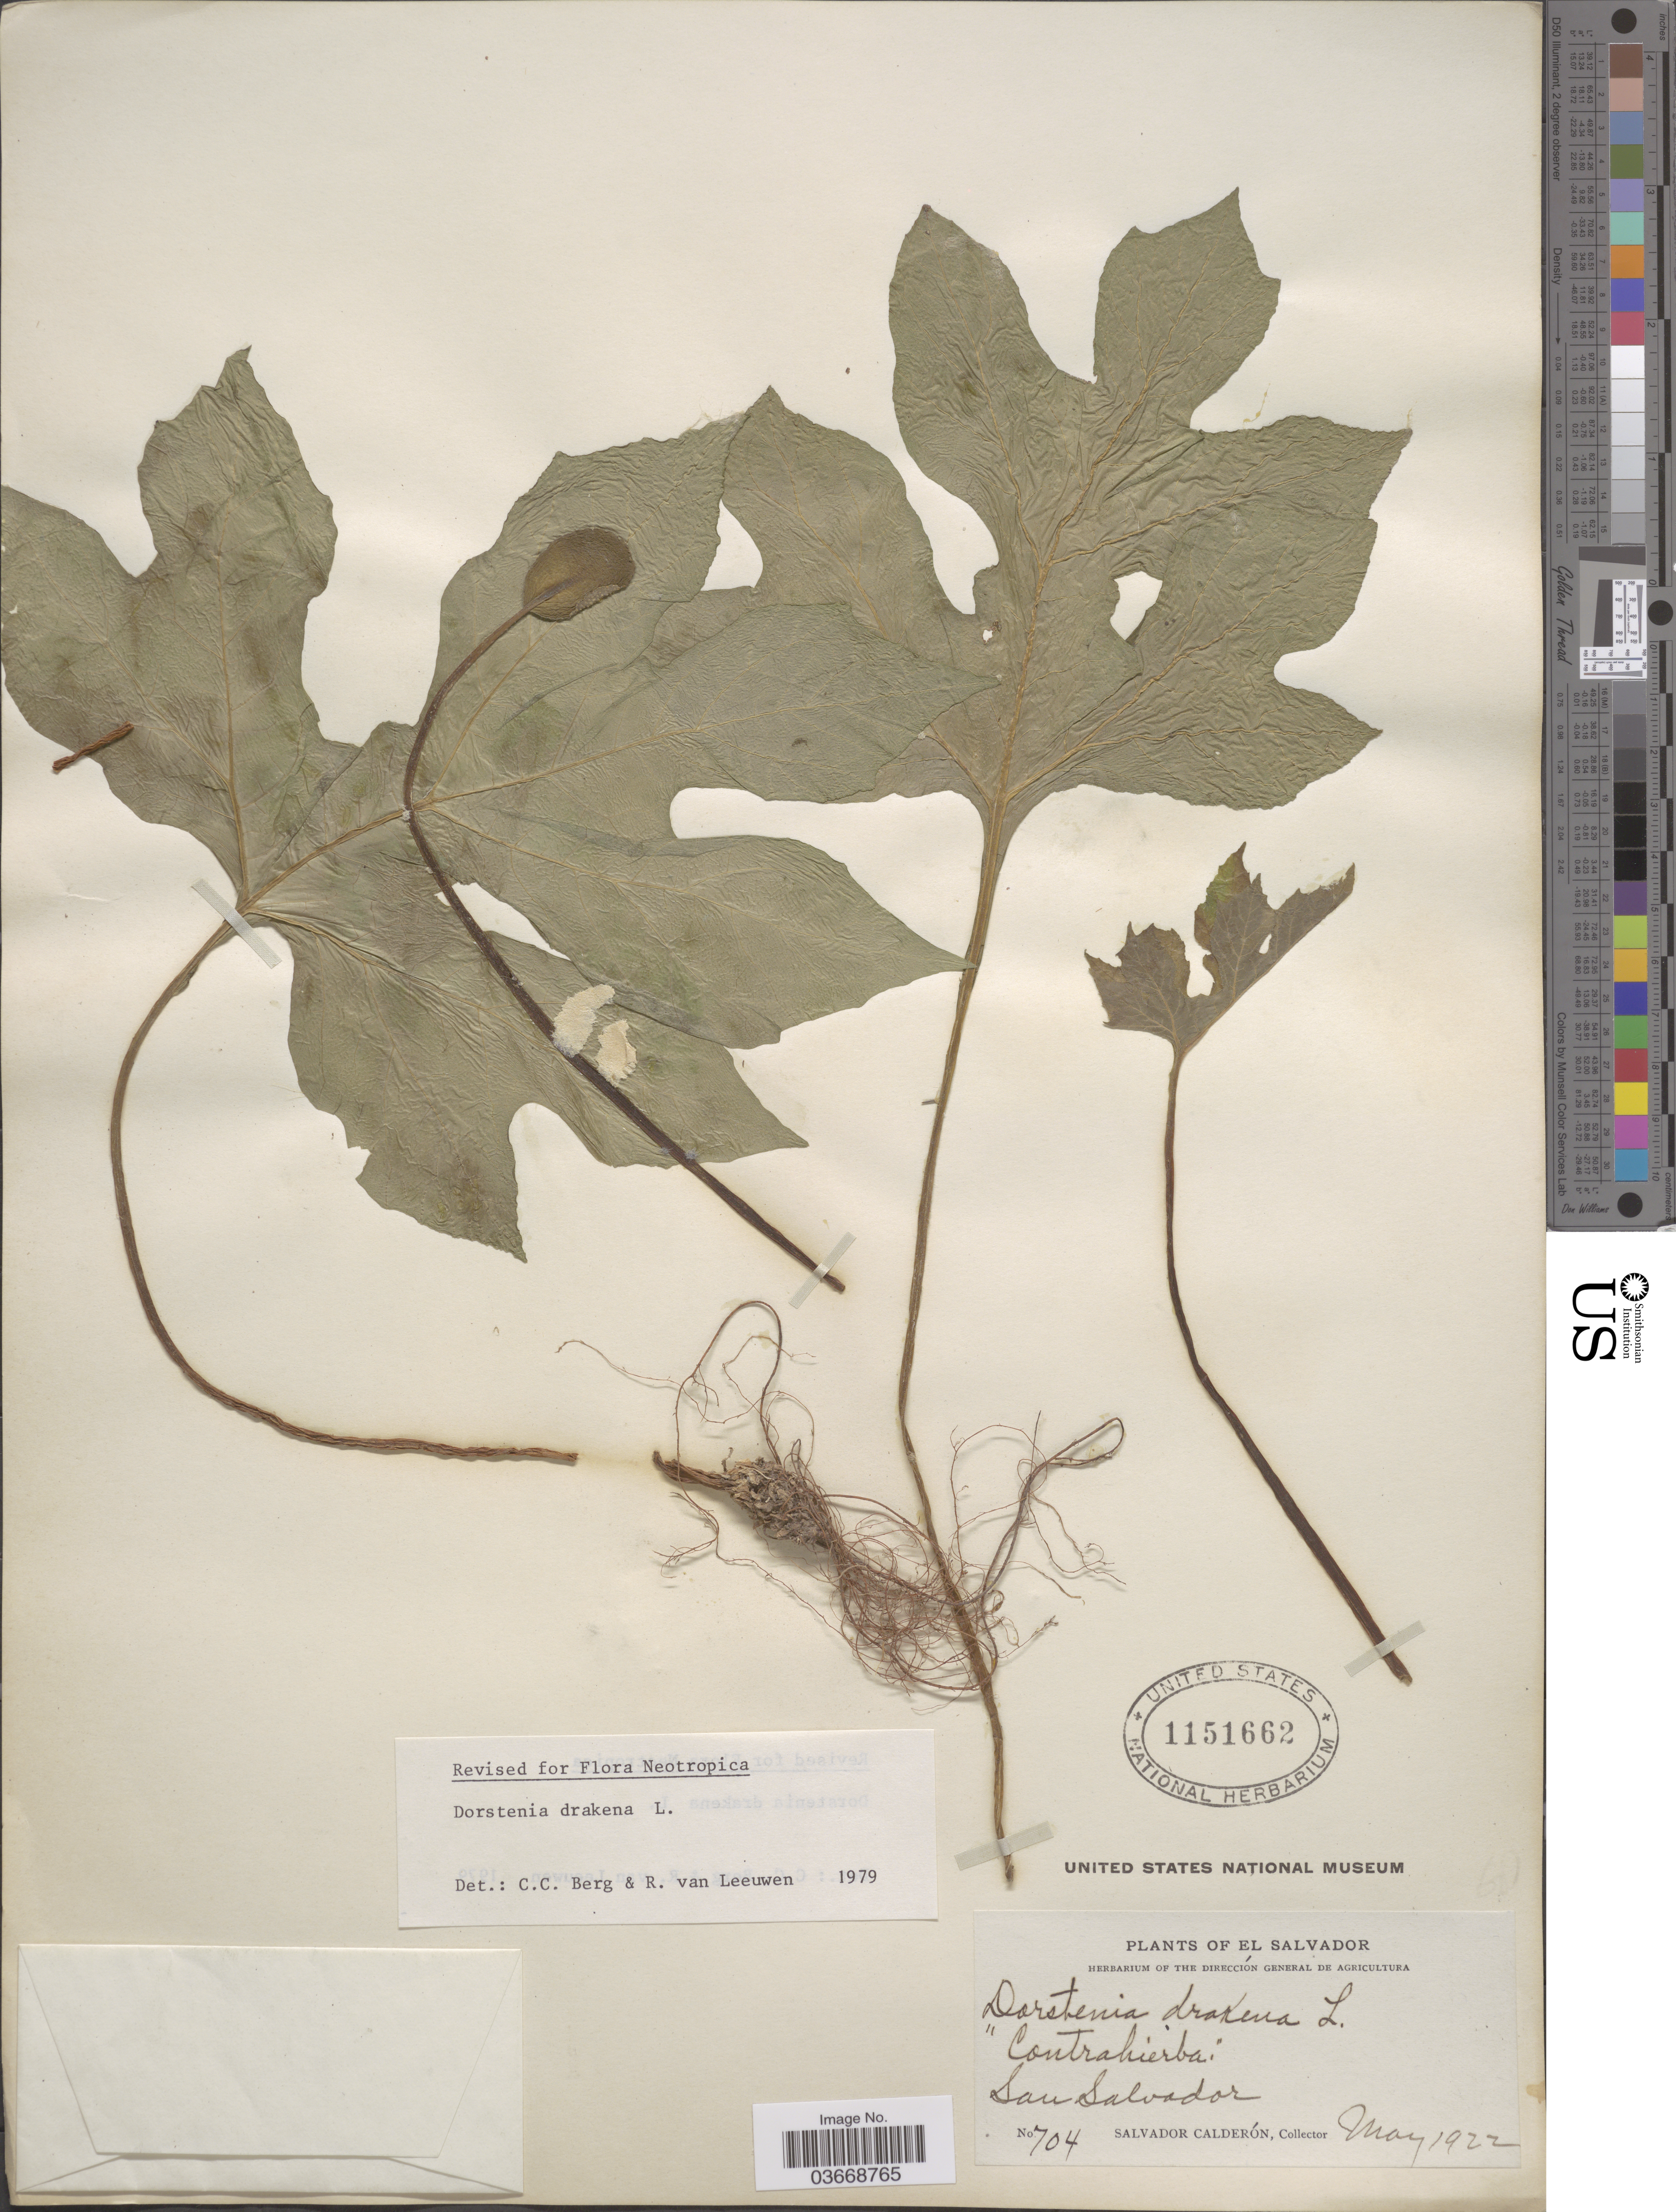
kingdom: Plantae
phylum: Tracheophyta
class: Magnoliopsida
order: Rosales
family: Moraceae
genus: Dorstenia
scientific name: Dorstenia drakena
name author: L.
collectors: S. Calderón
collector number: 704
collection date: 1922-05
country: El Salvador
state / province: San Salvador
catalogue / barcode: US 1151662